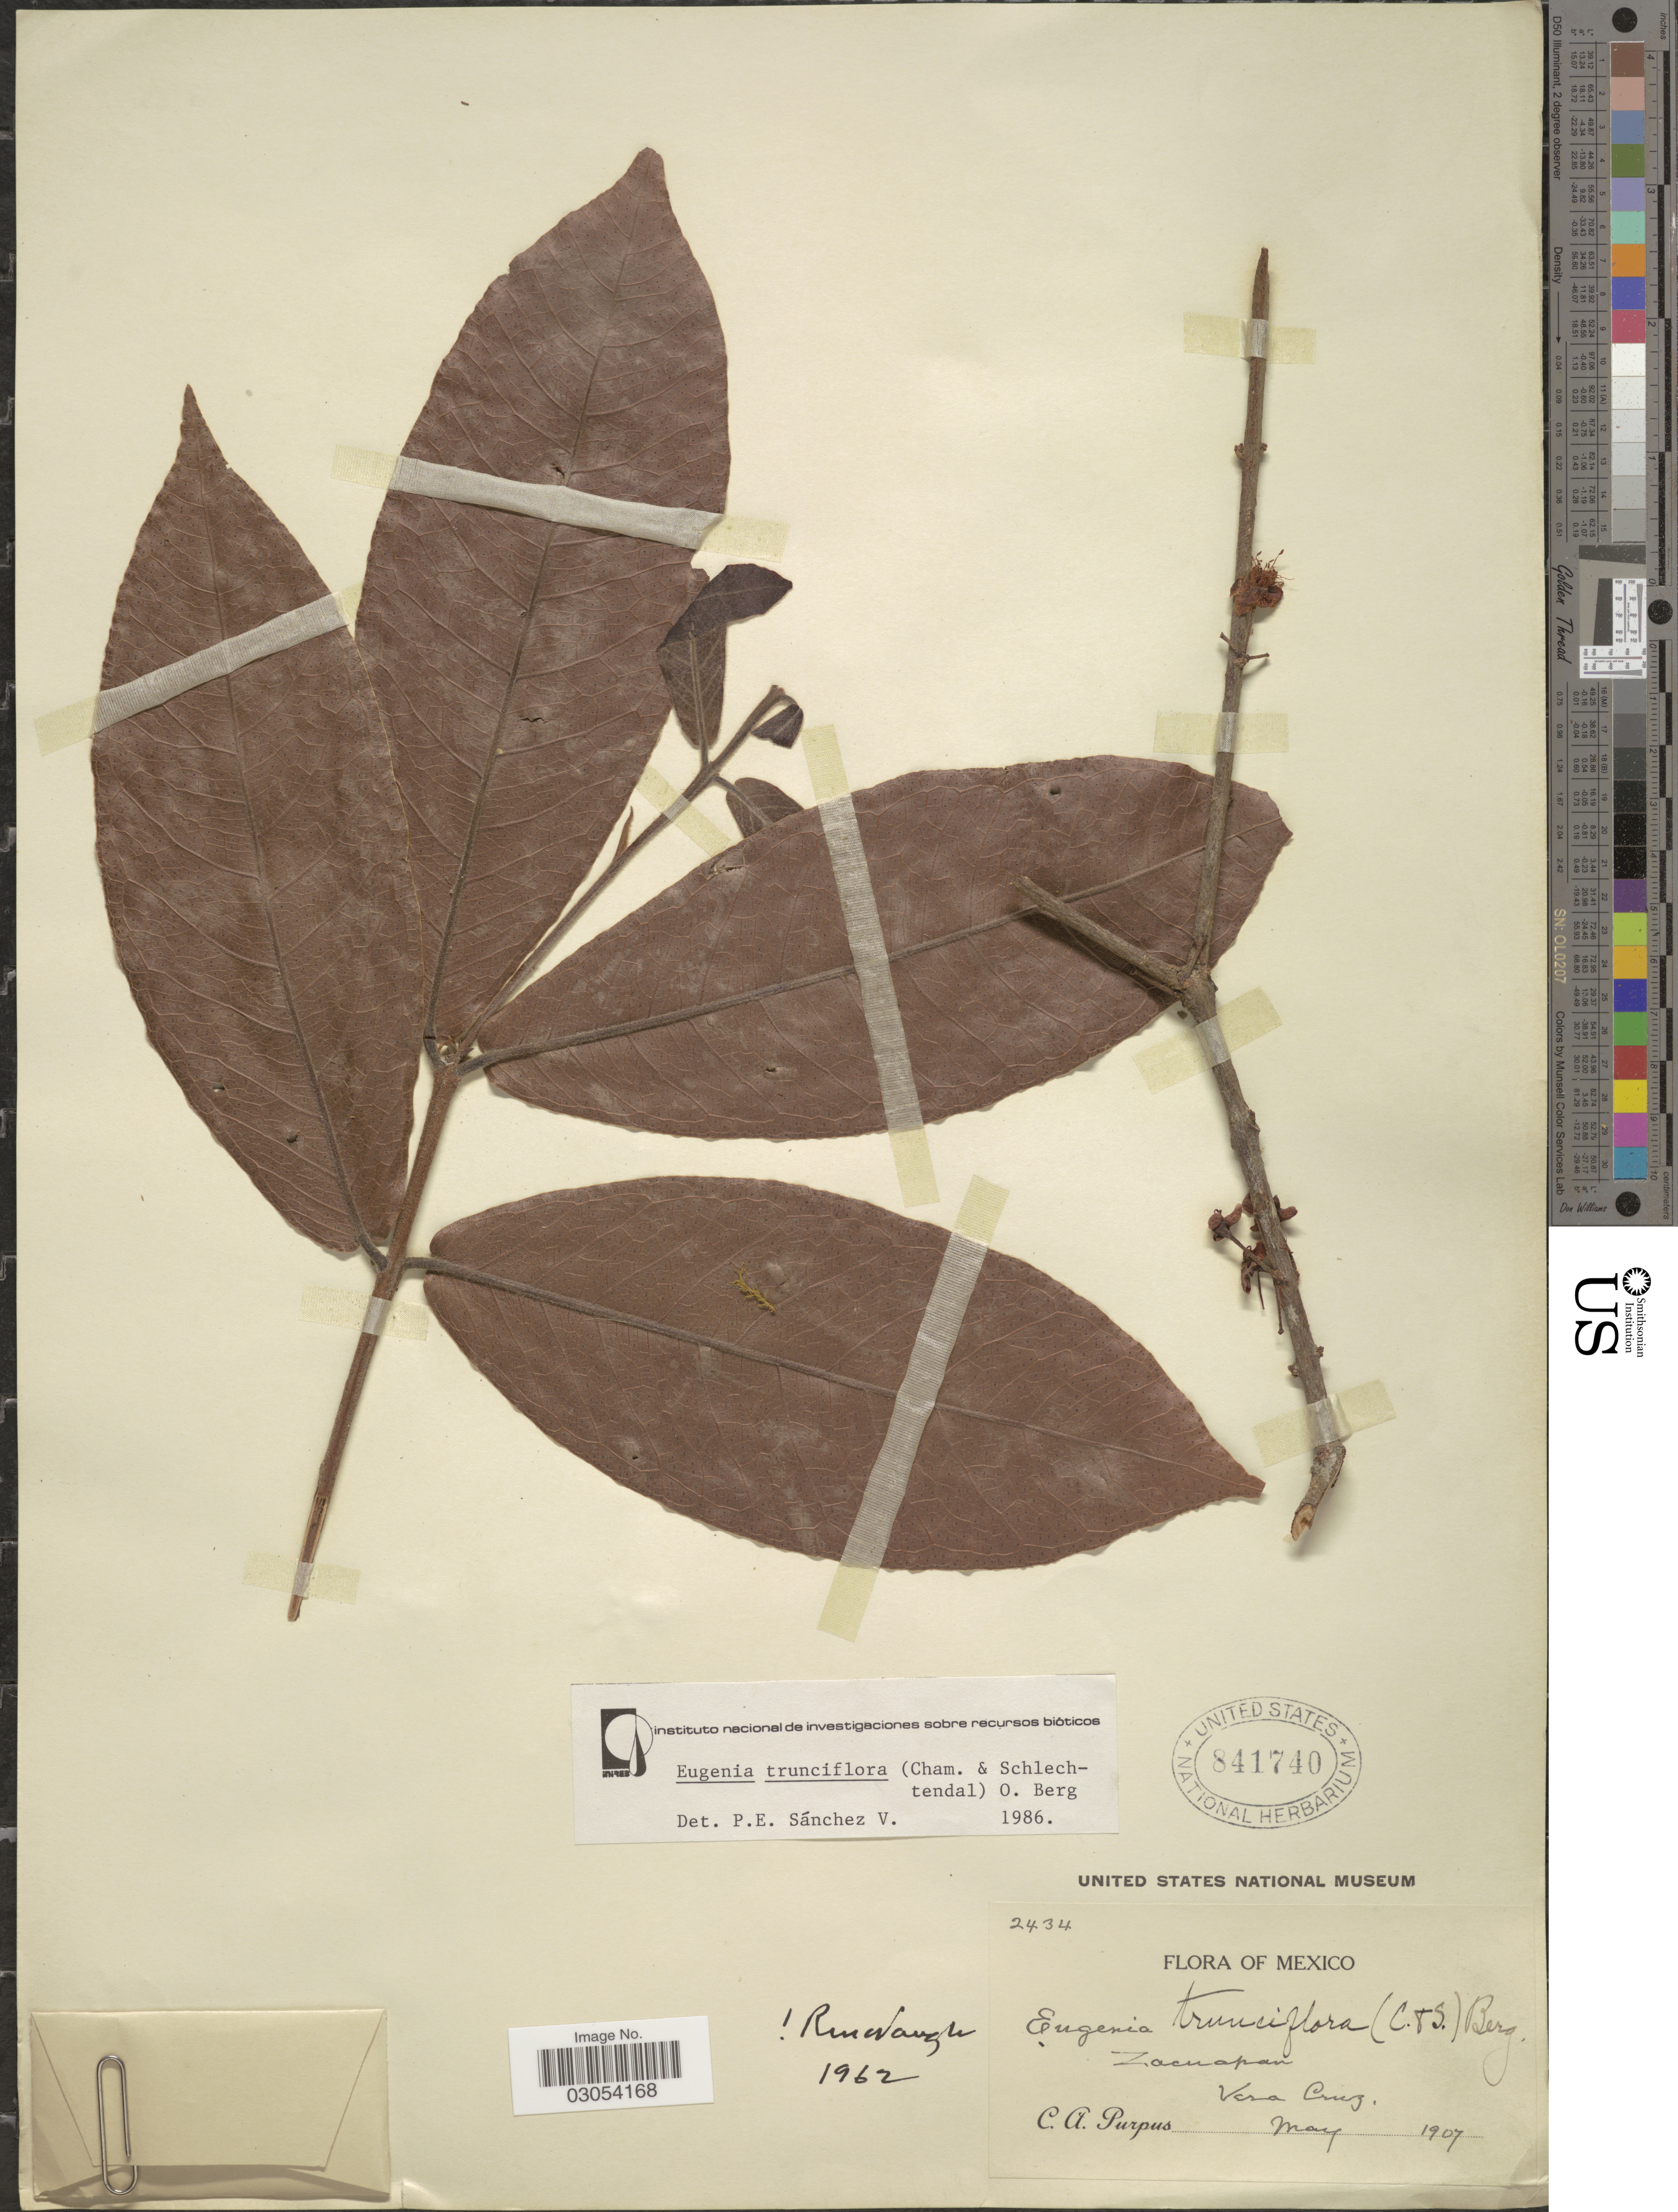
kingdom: Plantae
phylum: Tracheophyta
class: Magnoliopsida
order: Myrtales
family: Myrtaceae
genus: Eugenia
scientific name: Eugenia trunciflora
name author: (Schltdl. & Cham.) O. Berg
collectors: C. A. Purpus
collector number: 2434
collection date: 1907-05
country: Mexico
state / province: Veracruz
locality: Zacuapan. Vera Cruz.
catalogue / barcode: US 841740